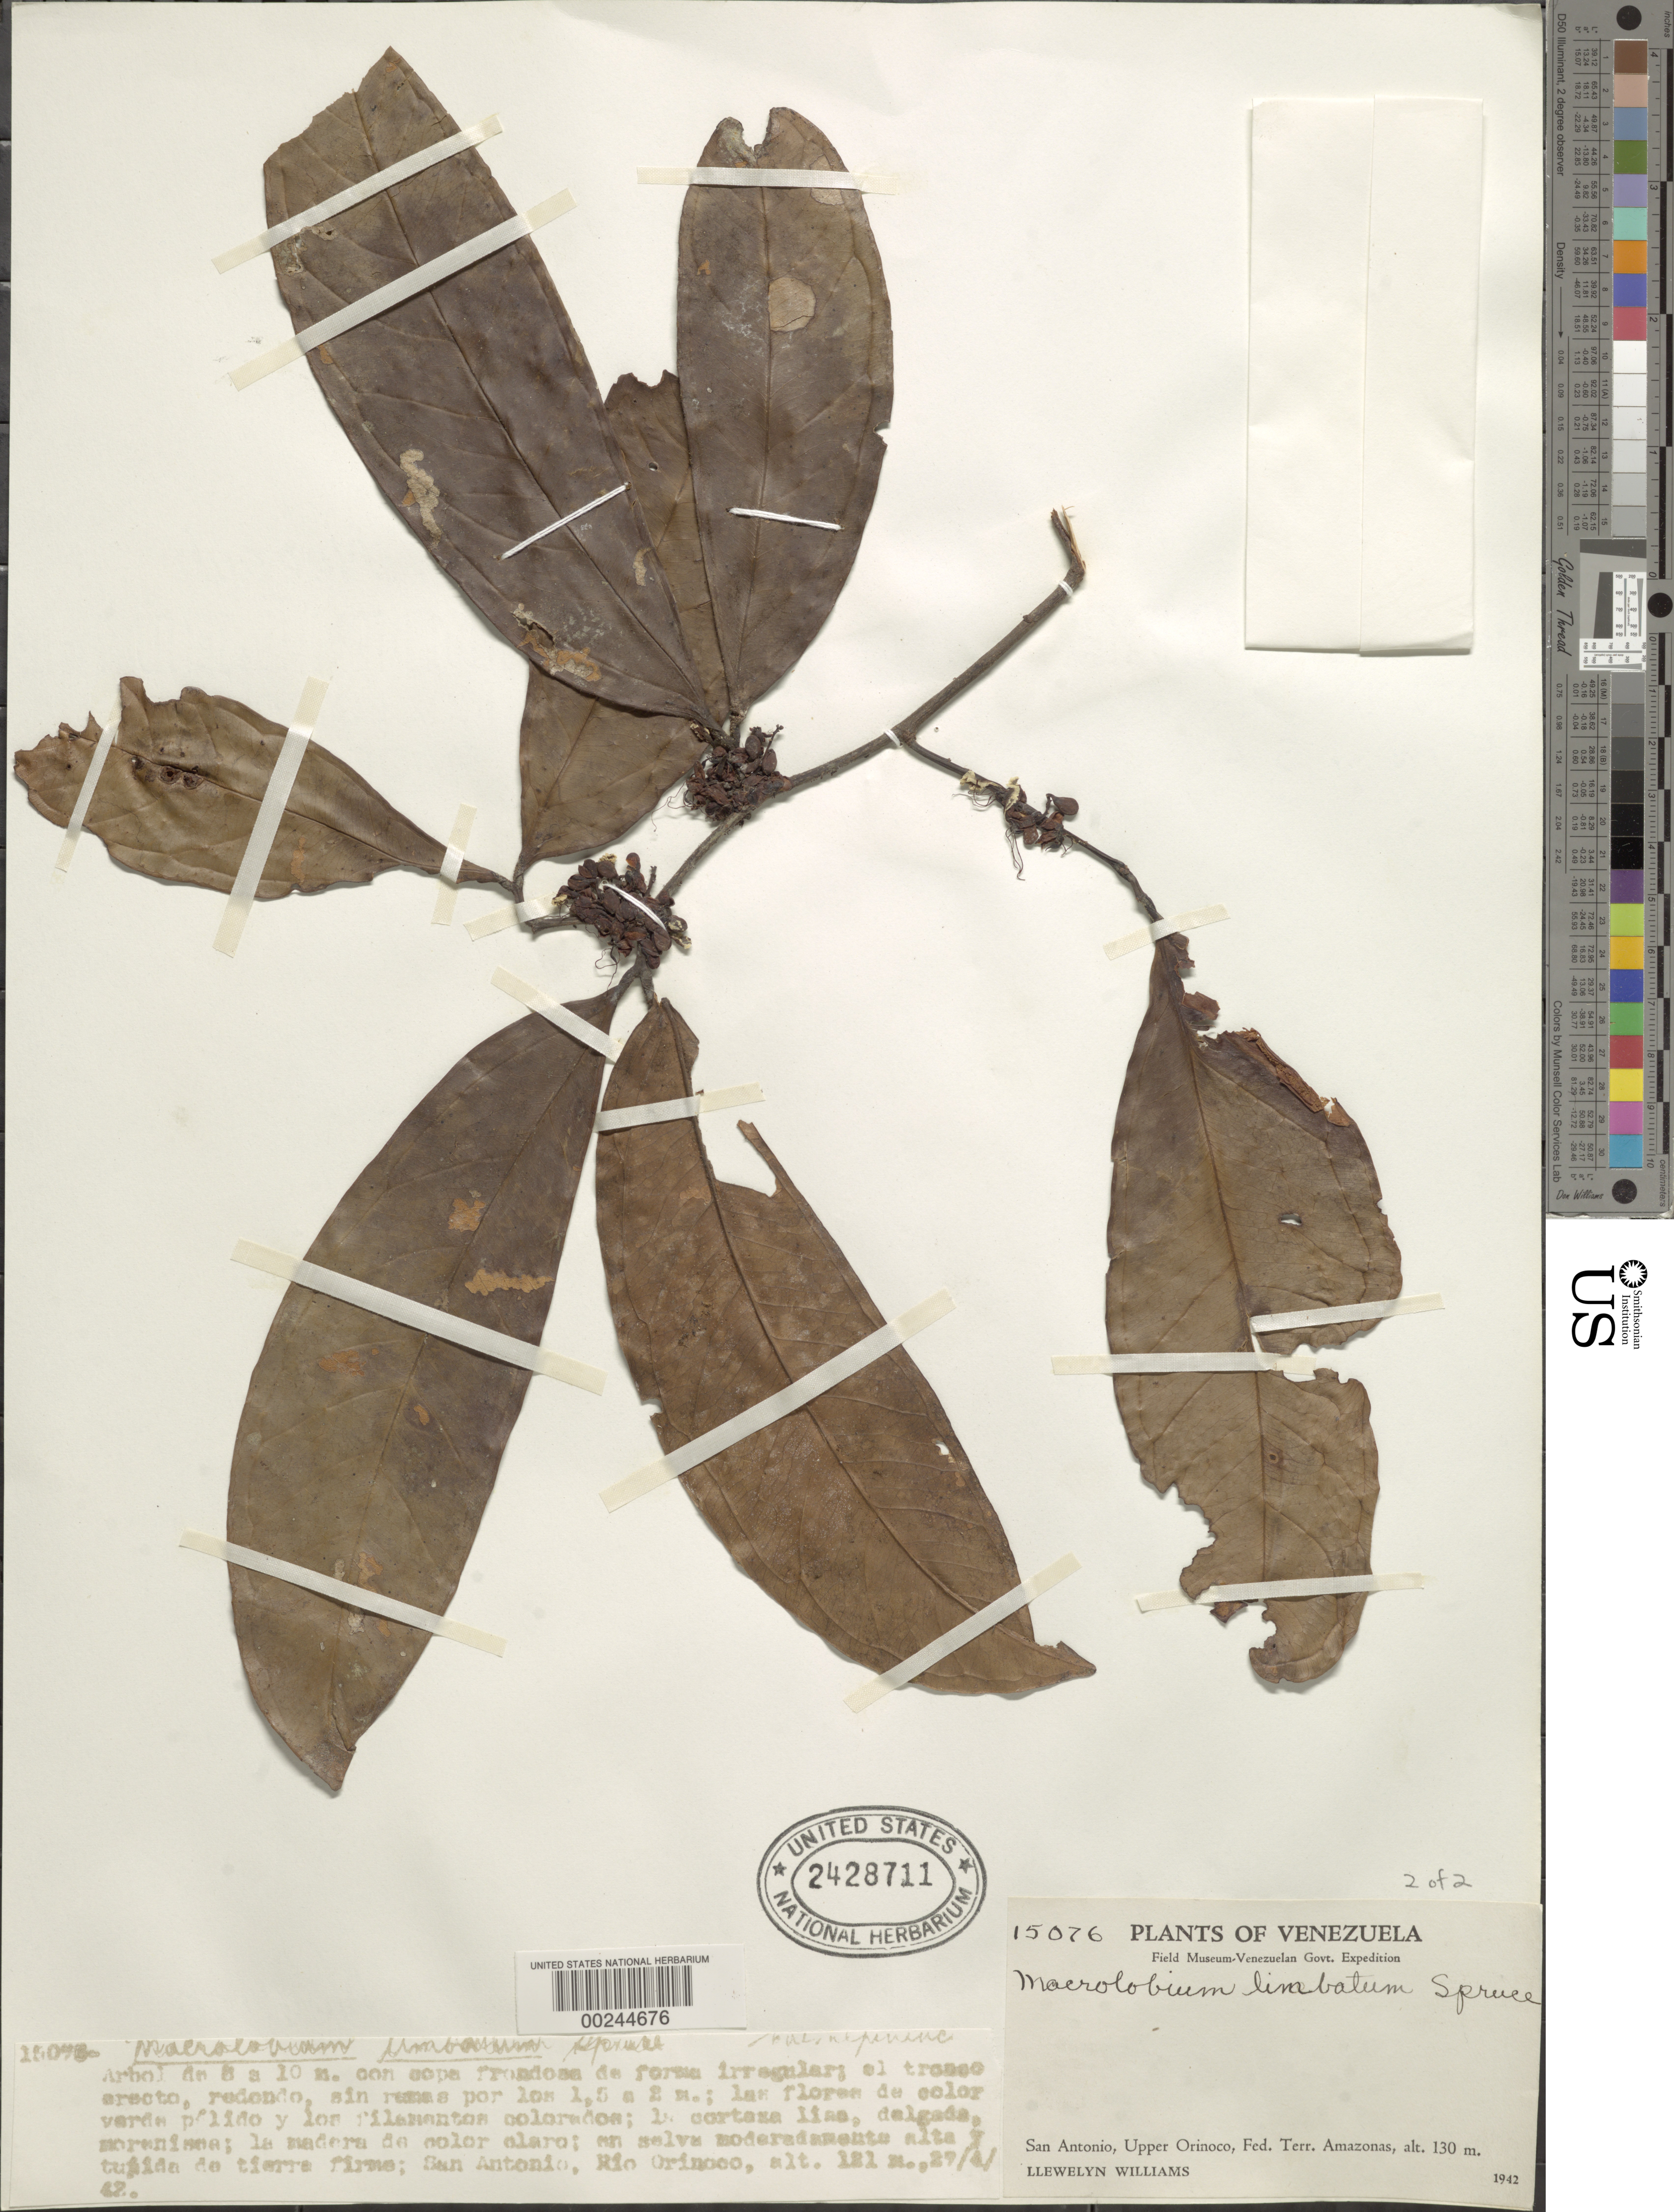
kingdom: Plantae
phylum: Tracheophyta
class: Magnoliopsida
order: Fabales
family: Fabaceae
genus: Macrolobium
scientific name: Macrolobium limbatum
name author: Spruce ex Benth.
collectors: Ll. Williams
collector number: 15076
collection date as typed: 27 Apr 1942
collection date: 1942-04-27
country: Venezuela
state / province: Amazonas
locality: San antonio, rio orinoco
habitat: Tall moderate woods and dense terra firme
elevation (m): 5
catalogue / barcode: US 2428711